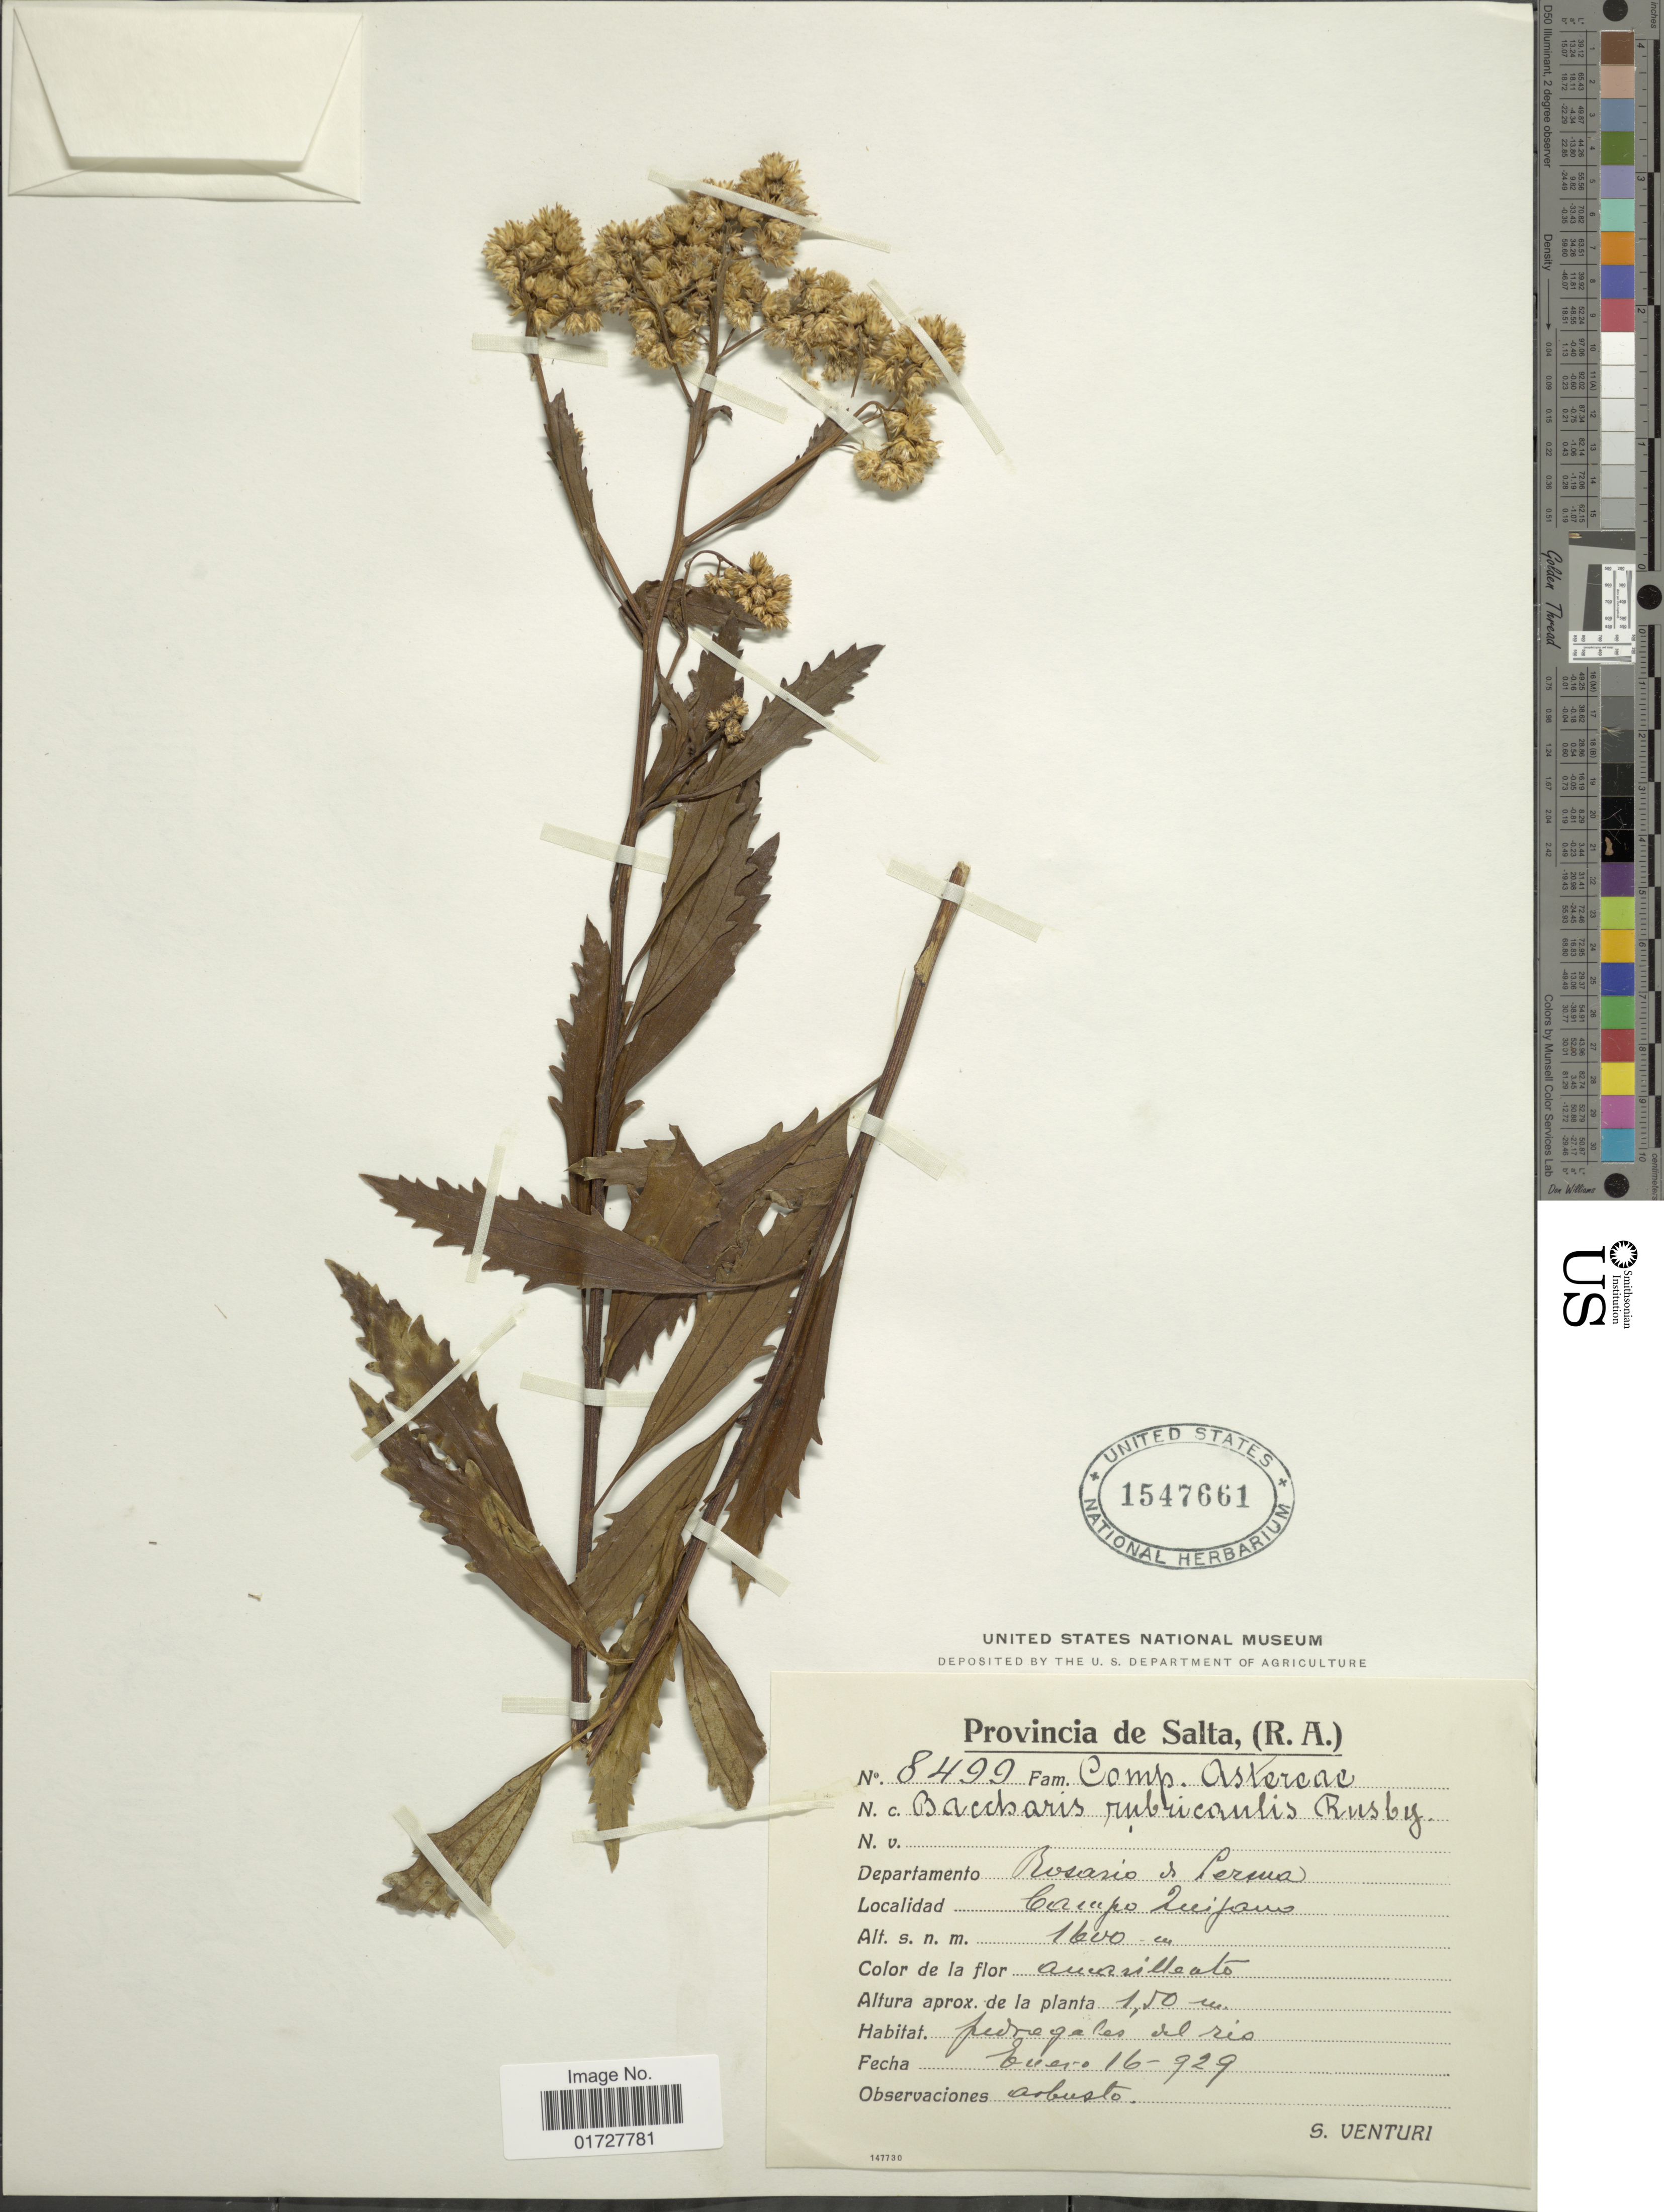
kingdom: Plantae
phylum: Tracheophyta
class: Magnoliopsida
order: Asterales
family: Asteraceae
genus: Baccharis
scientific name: Baccharis salicifolia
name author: (Ruiz & Pav.) Pers.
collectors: S. Venturi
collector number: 8499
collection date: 1929-01-16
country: Argentina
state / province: Salta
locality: Departamento Rosario de Lerma, Campo Quijano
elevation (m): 1600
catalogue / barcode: US 1547661